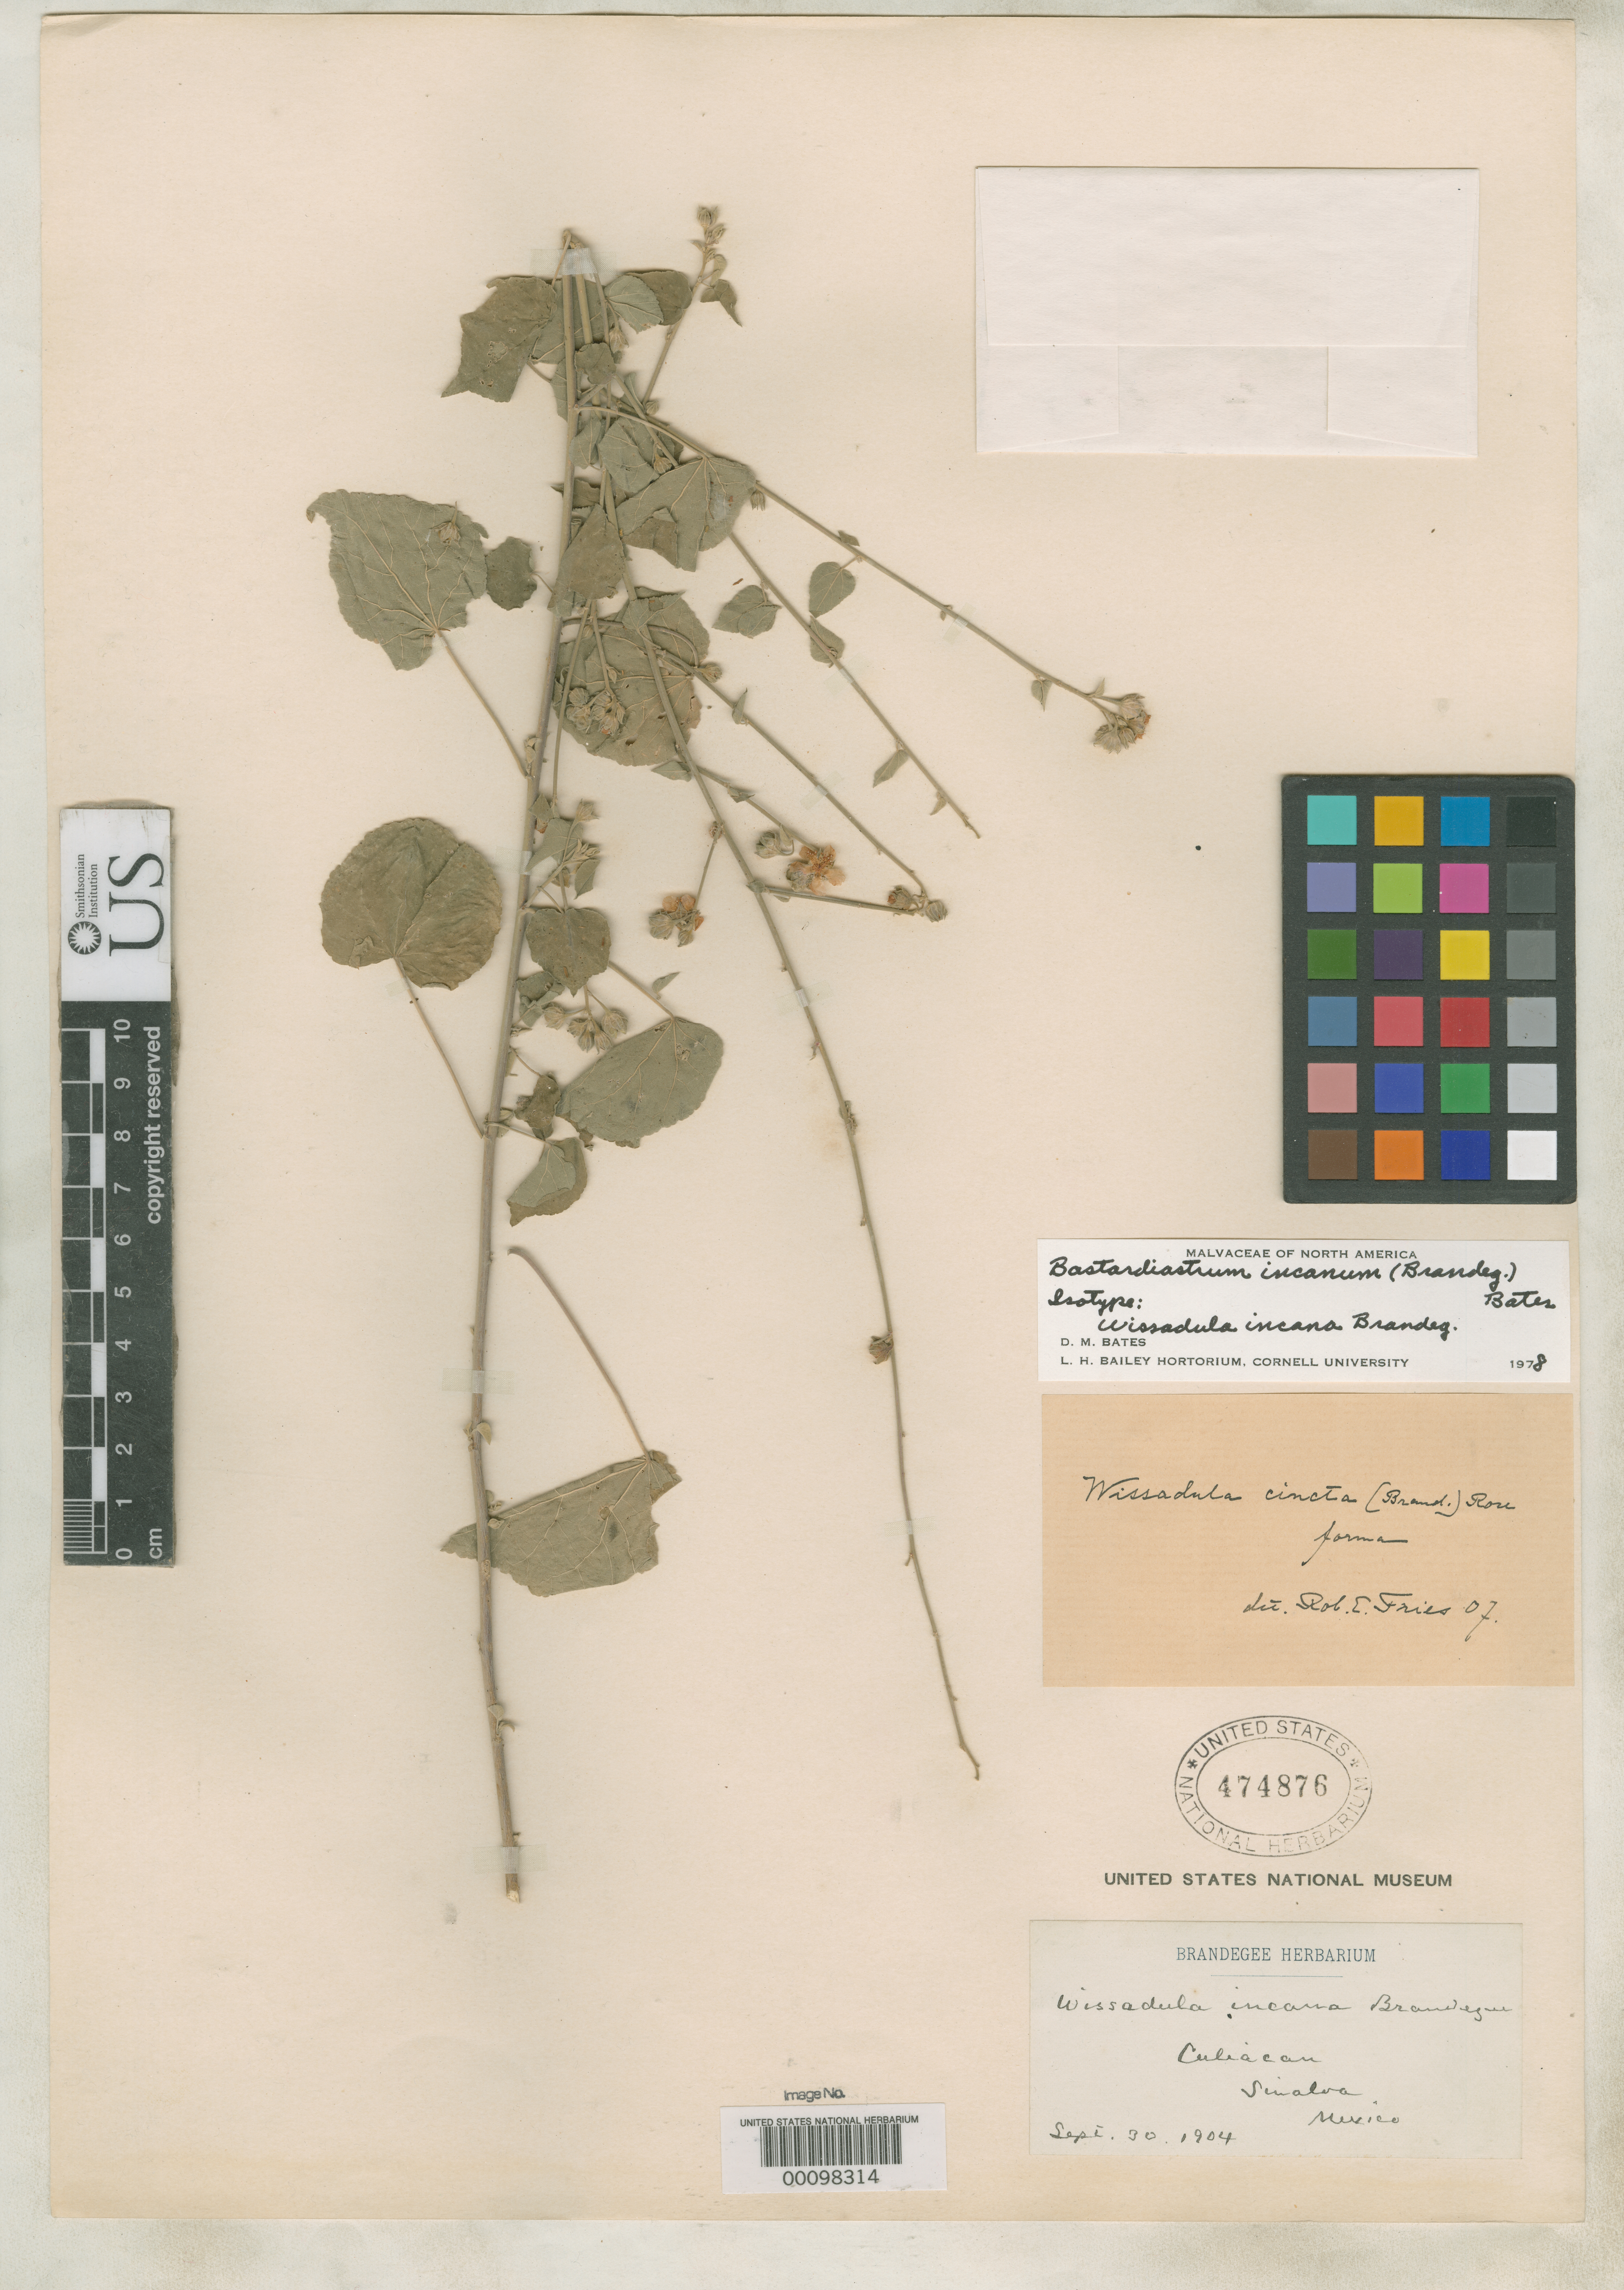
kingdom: Plantae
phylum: Tracheophyta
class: Magnoliopsida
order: Malvales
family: Malvaceae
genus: Wissadula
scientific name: Wissadula incana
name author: Brandegee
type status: Isotype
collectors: T. S. Brandegee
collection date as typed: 30 Sep 1904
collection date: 1904-09-30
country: Mexico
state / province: Sinaloa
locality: About Culiacan.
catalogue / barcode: US 474876